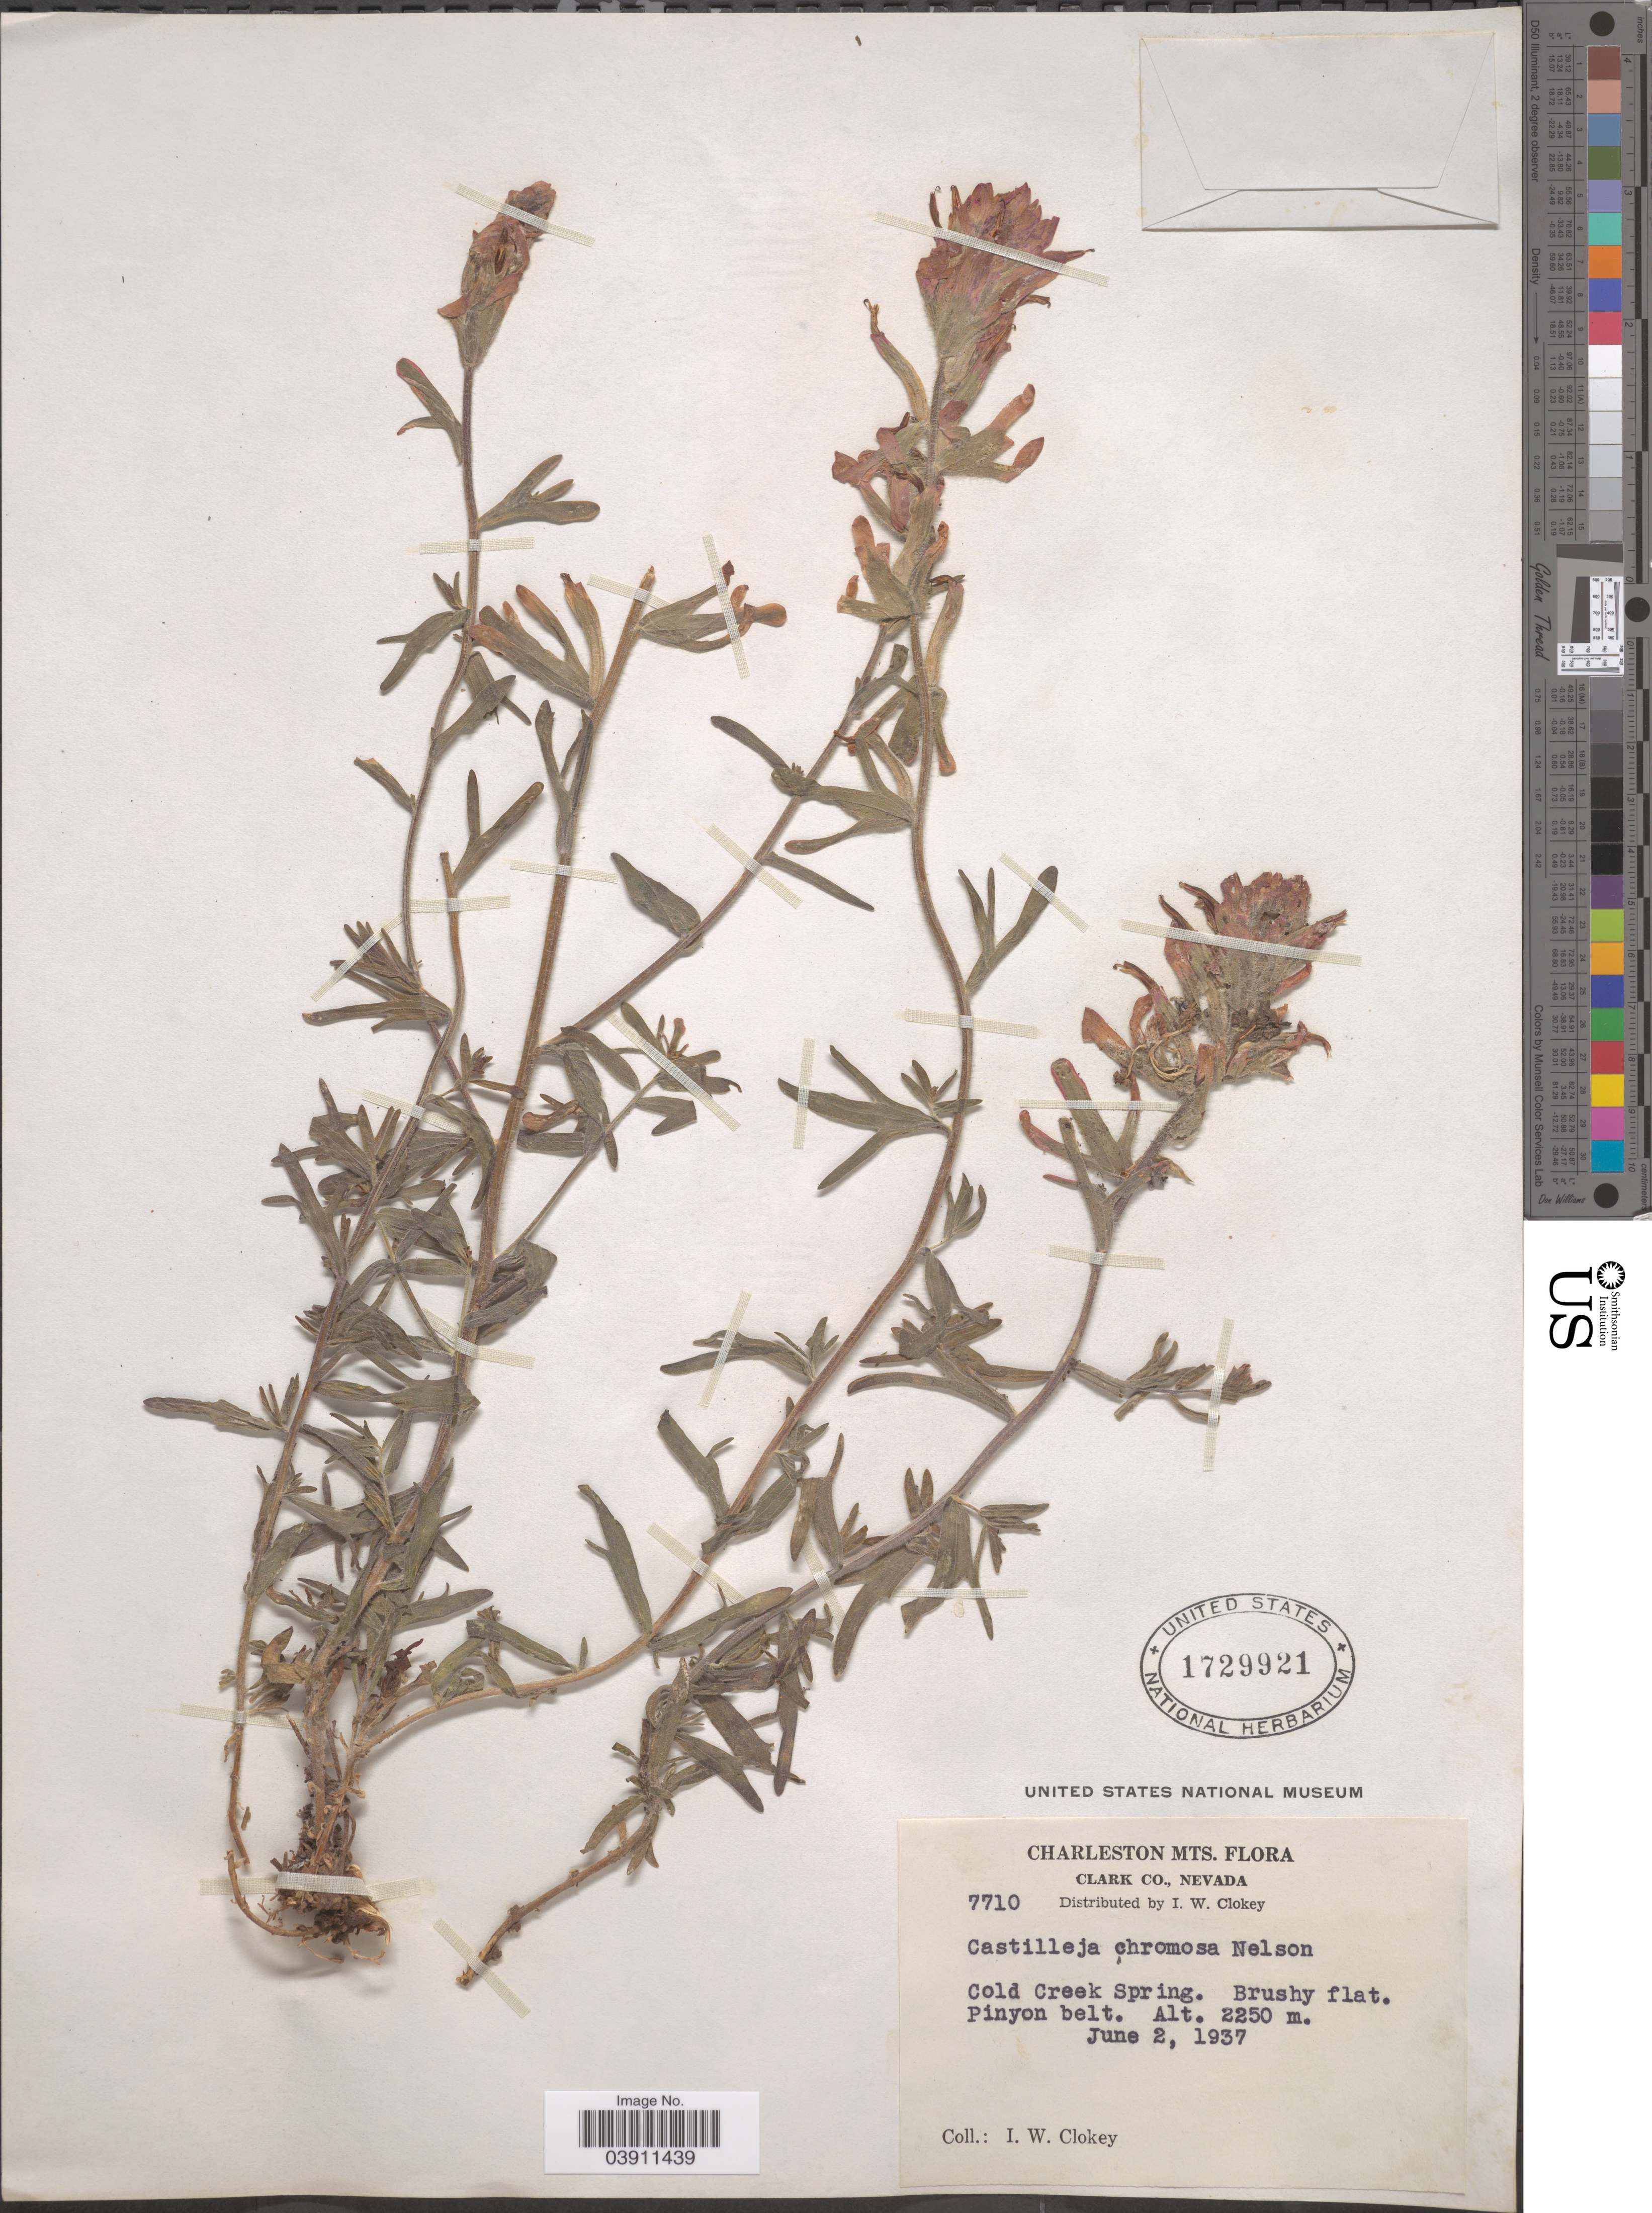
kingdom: Plantae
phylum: Tracheophyta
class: Magnoliopsida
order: Lamiales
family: Orobanchaceae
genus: Castilleja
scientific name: Castilleja chromosa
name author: A. Nelson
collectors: I. W. Clokey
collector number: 7710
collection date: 1937-06-02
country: United States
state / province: Nevada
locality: Charleston Mts. Clark Co. Cold Creek Spring. Pinyon belt.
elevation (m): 2250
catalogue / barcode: US 1729921